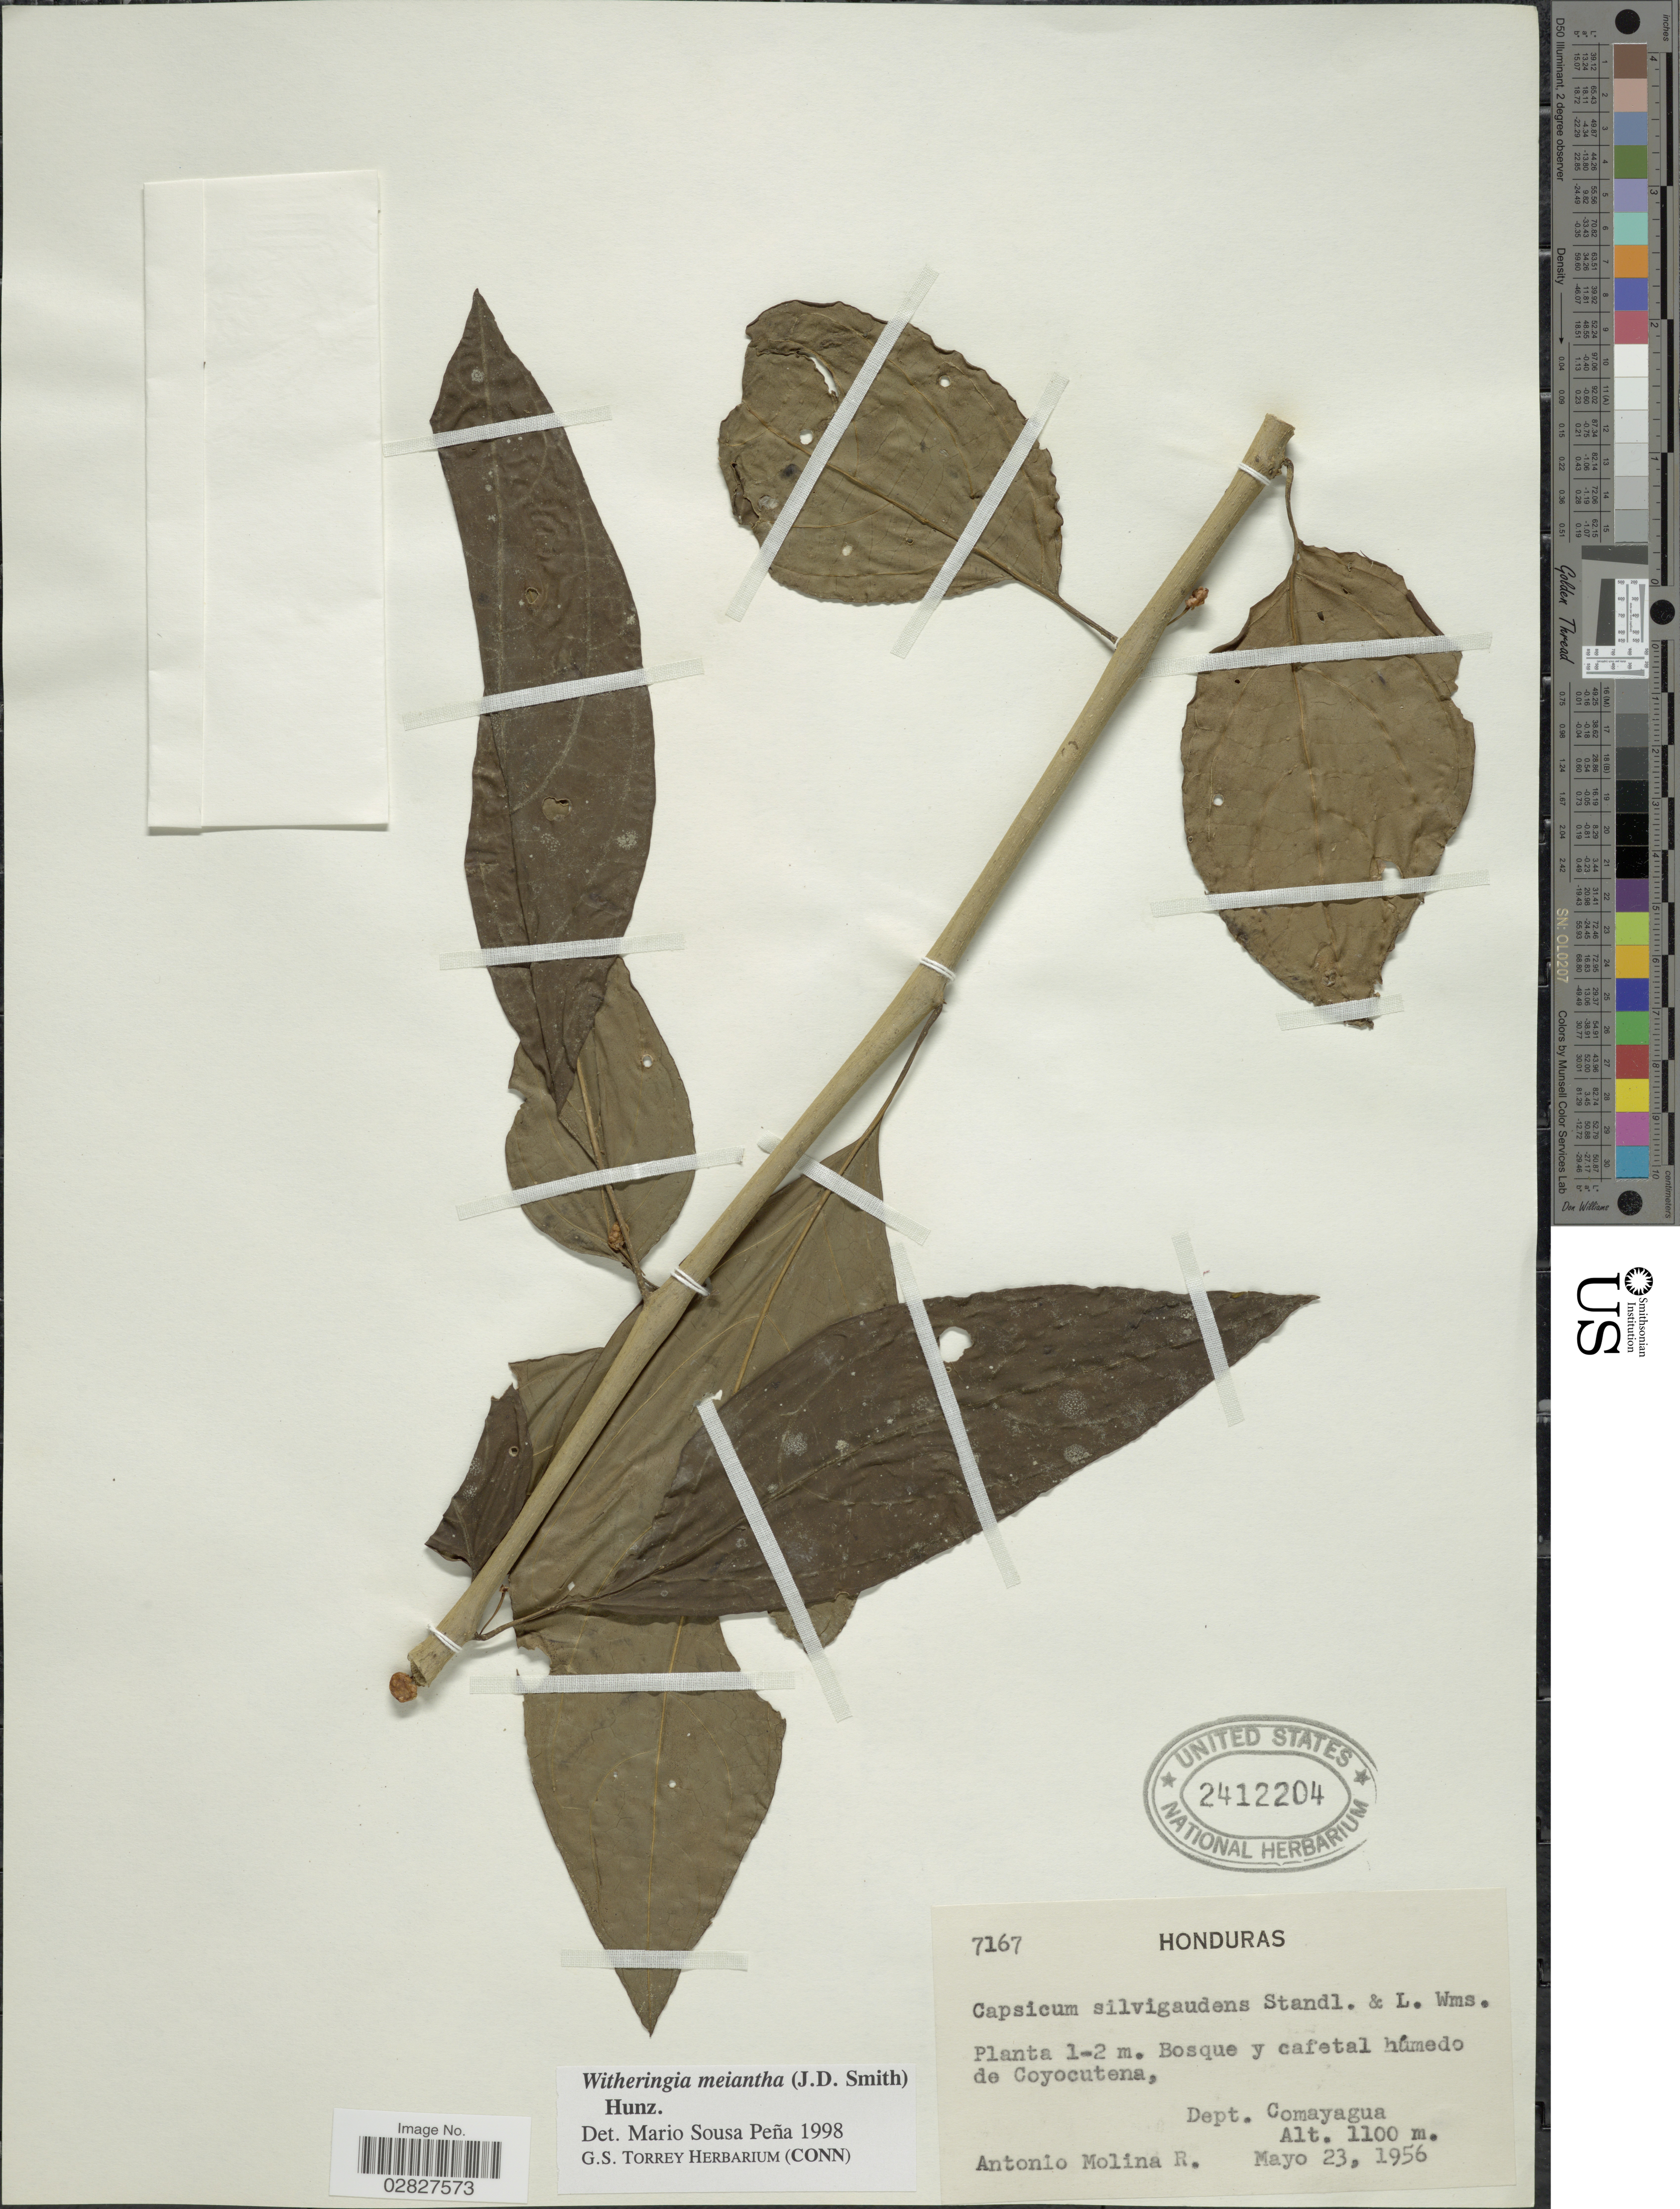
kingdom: Plantae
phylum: Tracheophyta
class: Magnoliopsida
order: Solanales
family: Solanaceae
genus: Witheringia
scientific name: Witheringia meiantha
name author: (Donn. Sm.) Hunz.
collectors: A. Molina R.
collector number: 7167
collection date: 1956-05-23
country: Honduras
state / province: Comayagua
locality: Bosque y cafetal húmedo de Coyocutena, Dept. Comayagua.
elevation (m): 1100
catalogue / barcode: US 2412204